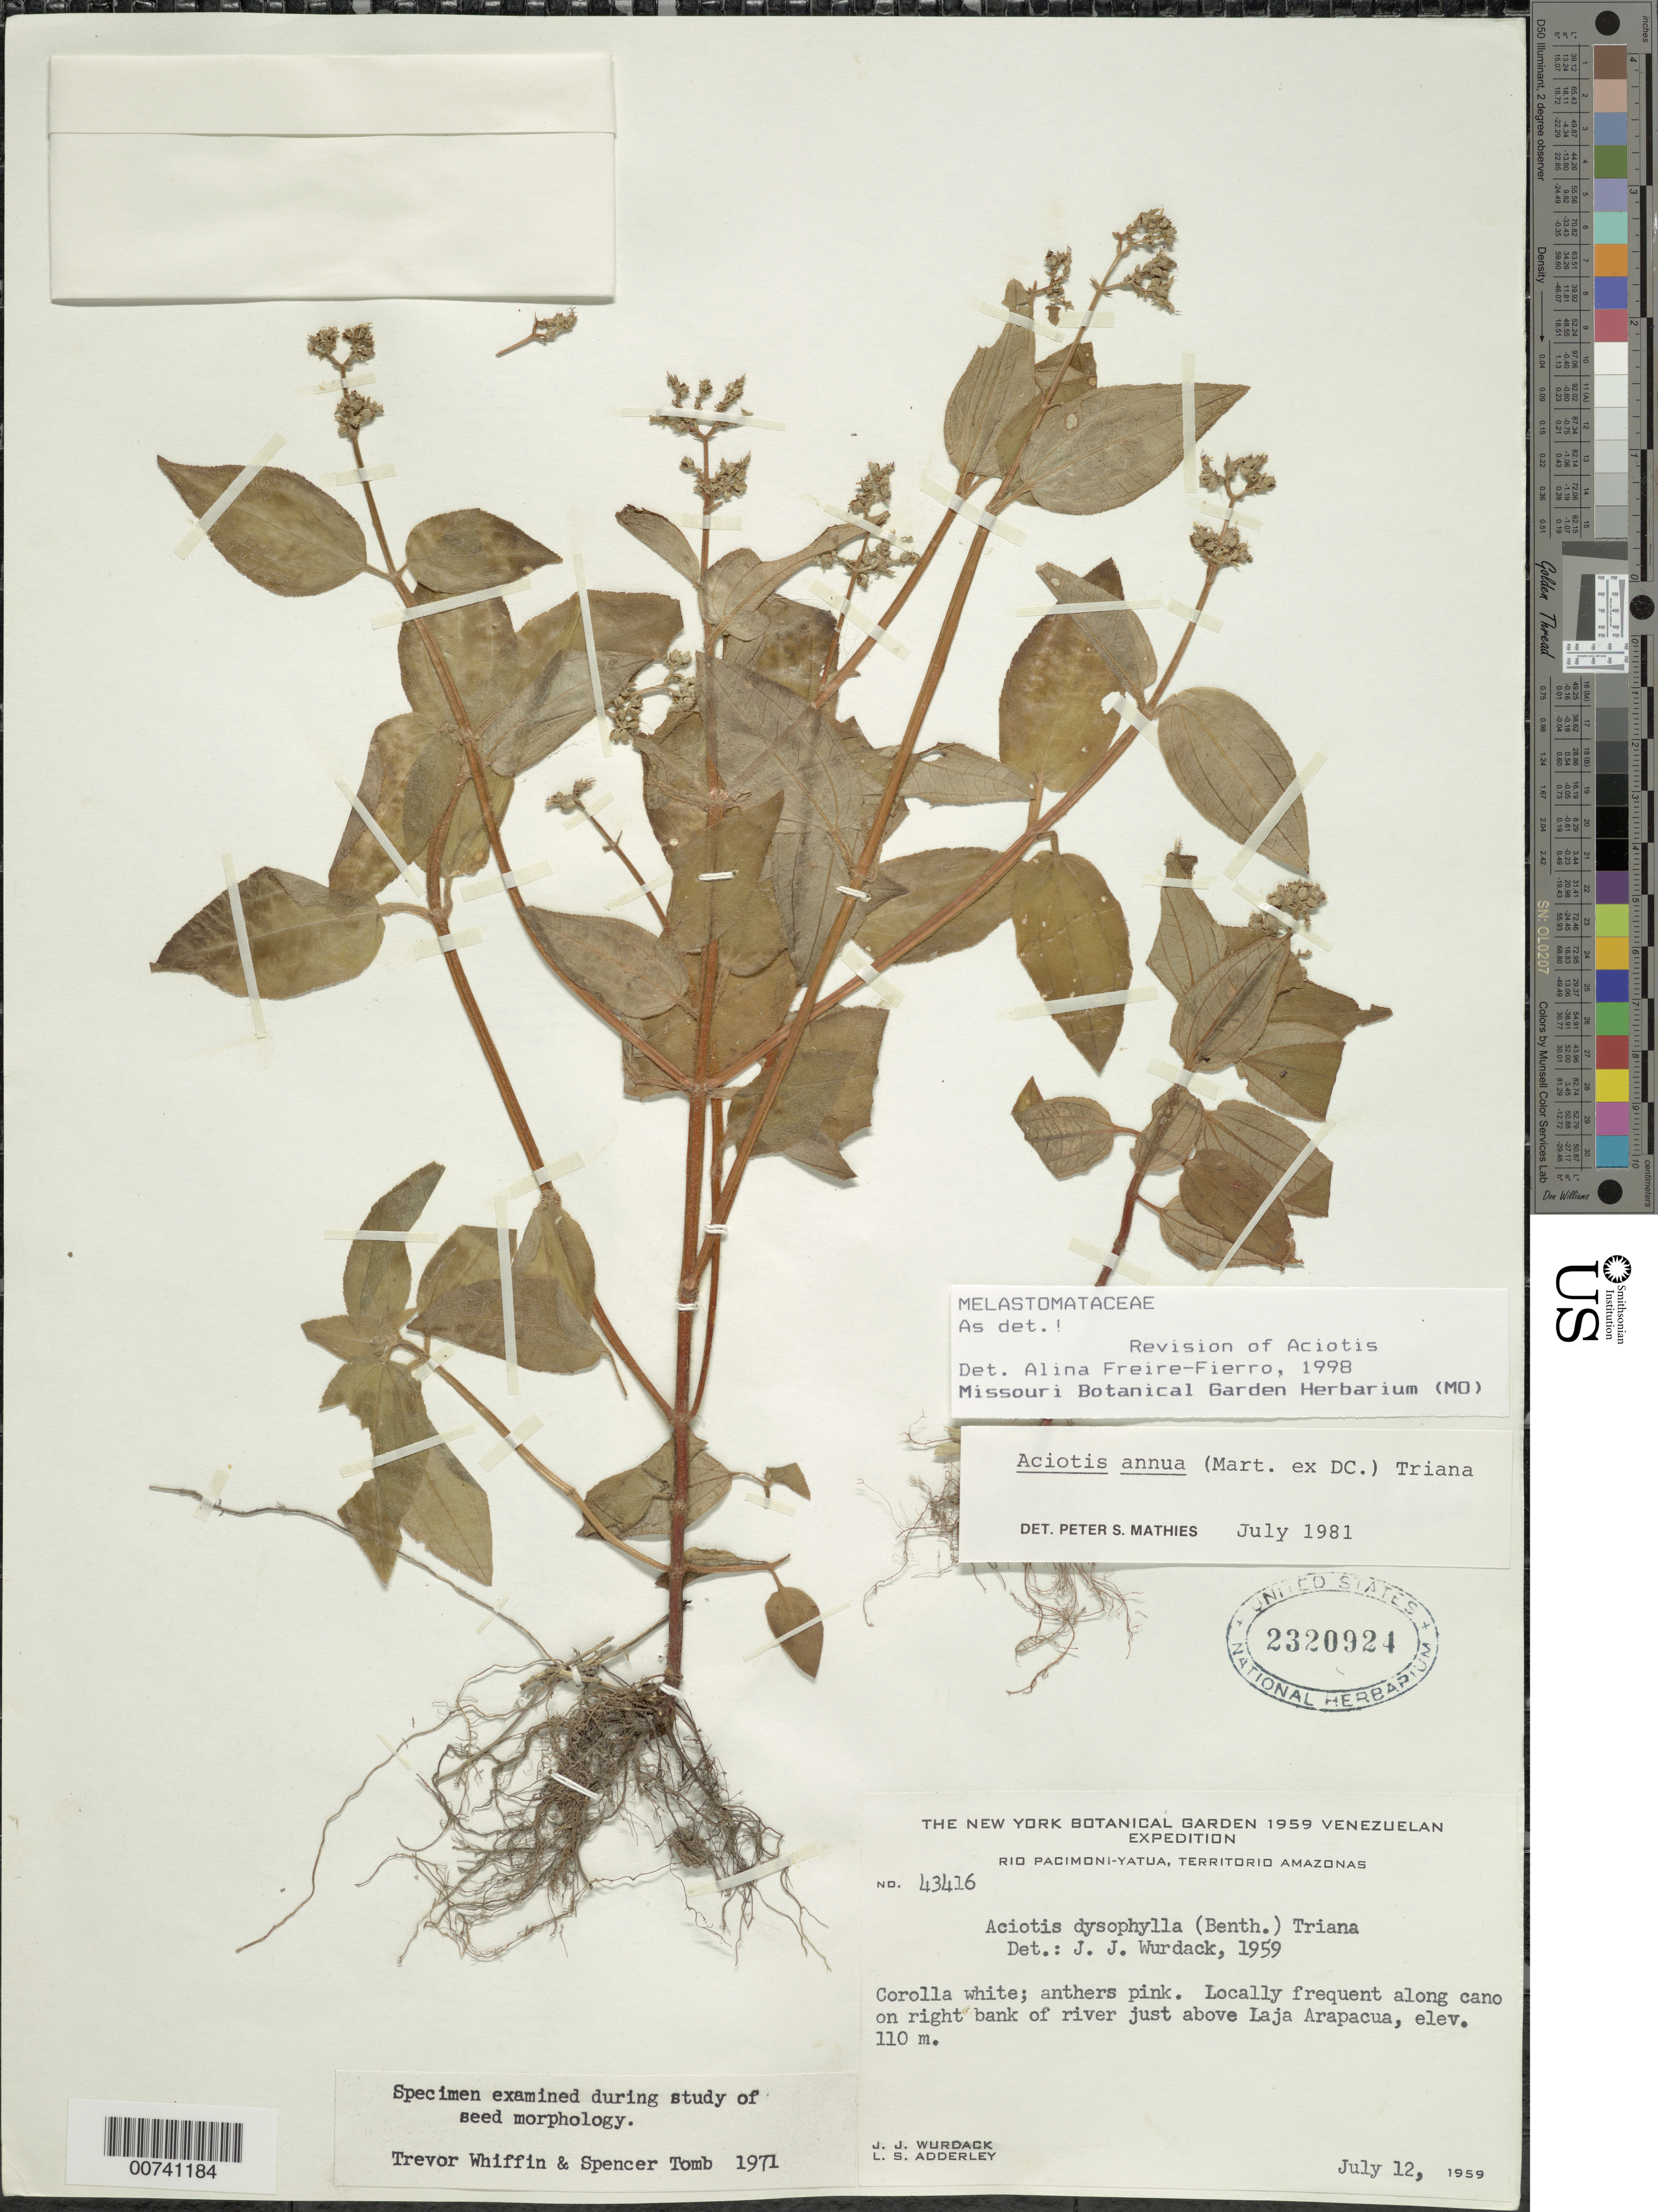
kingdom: Plantae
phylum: Tracheophyta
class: Magnoliopsida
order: Myrtales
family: Melastomataceae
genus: Aciotis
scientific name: Aciotis annua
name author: (Mart. ex DC.) Triana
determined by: Freire-Fierro, A.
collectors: J. J. Wurdack & L. S. Adderley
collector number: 43416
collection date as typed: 12-Jul-59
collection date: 1959-07-12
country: Venezuela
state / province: Amazonas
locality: Río Pacimoni, above Laja Arapacua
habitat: Caño on right river bank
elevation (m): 110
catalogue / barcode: US 2320924